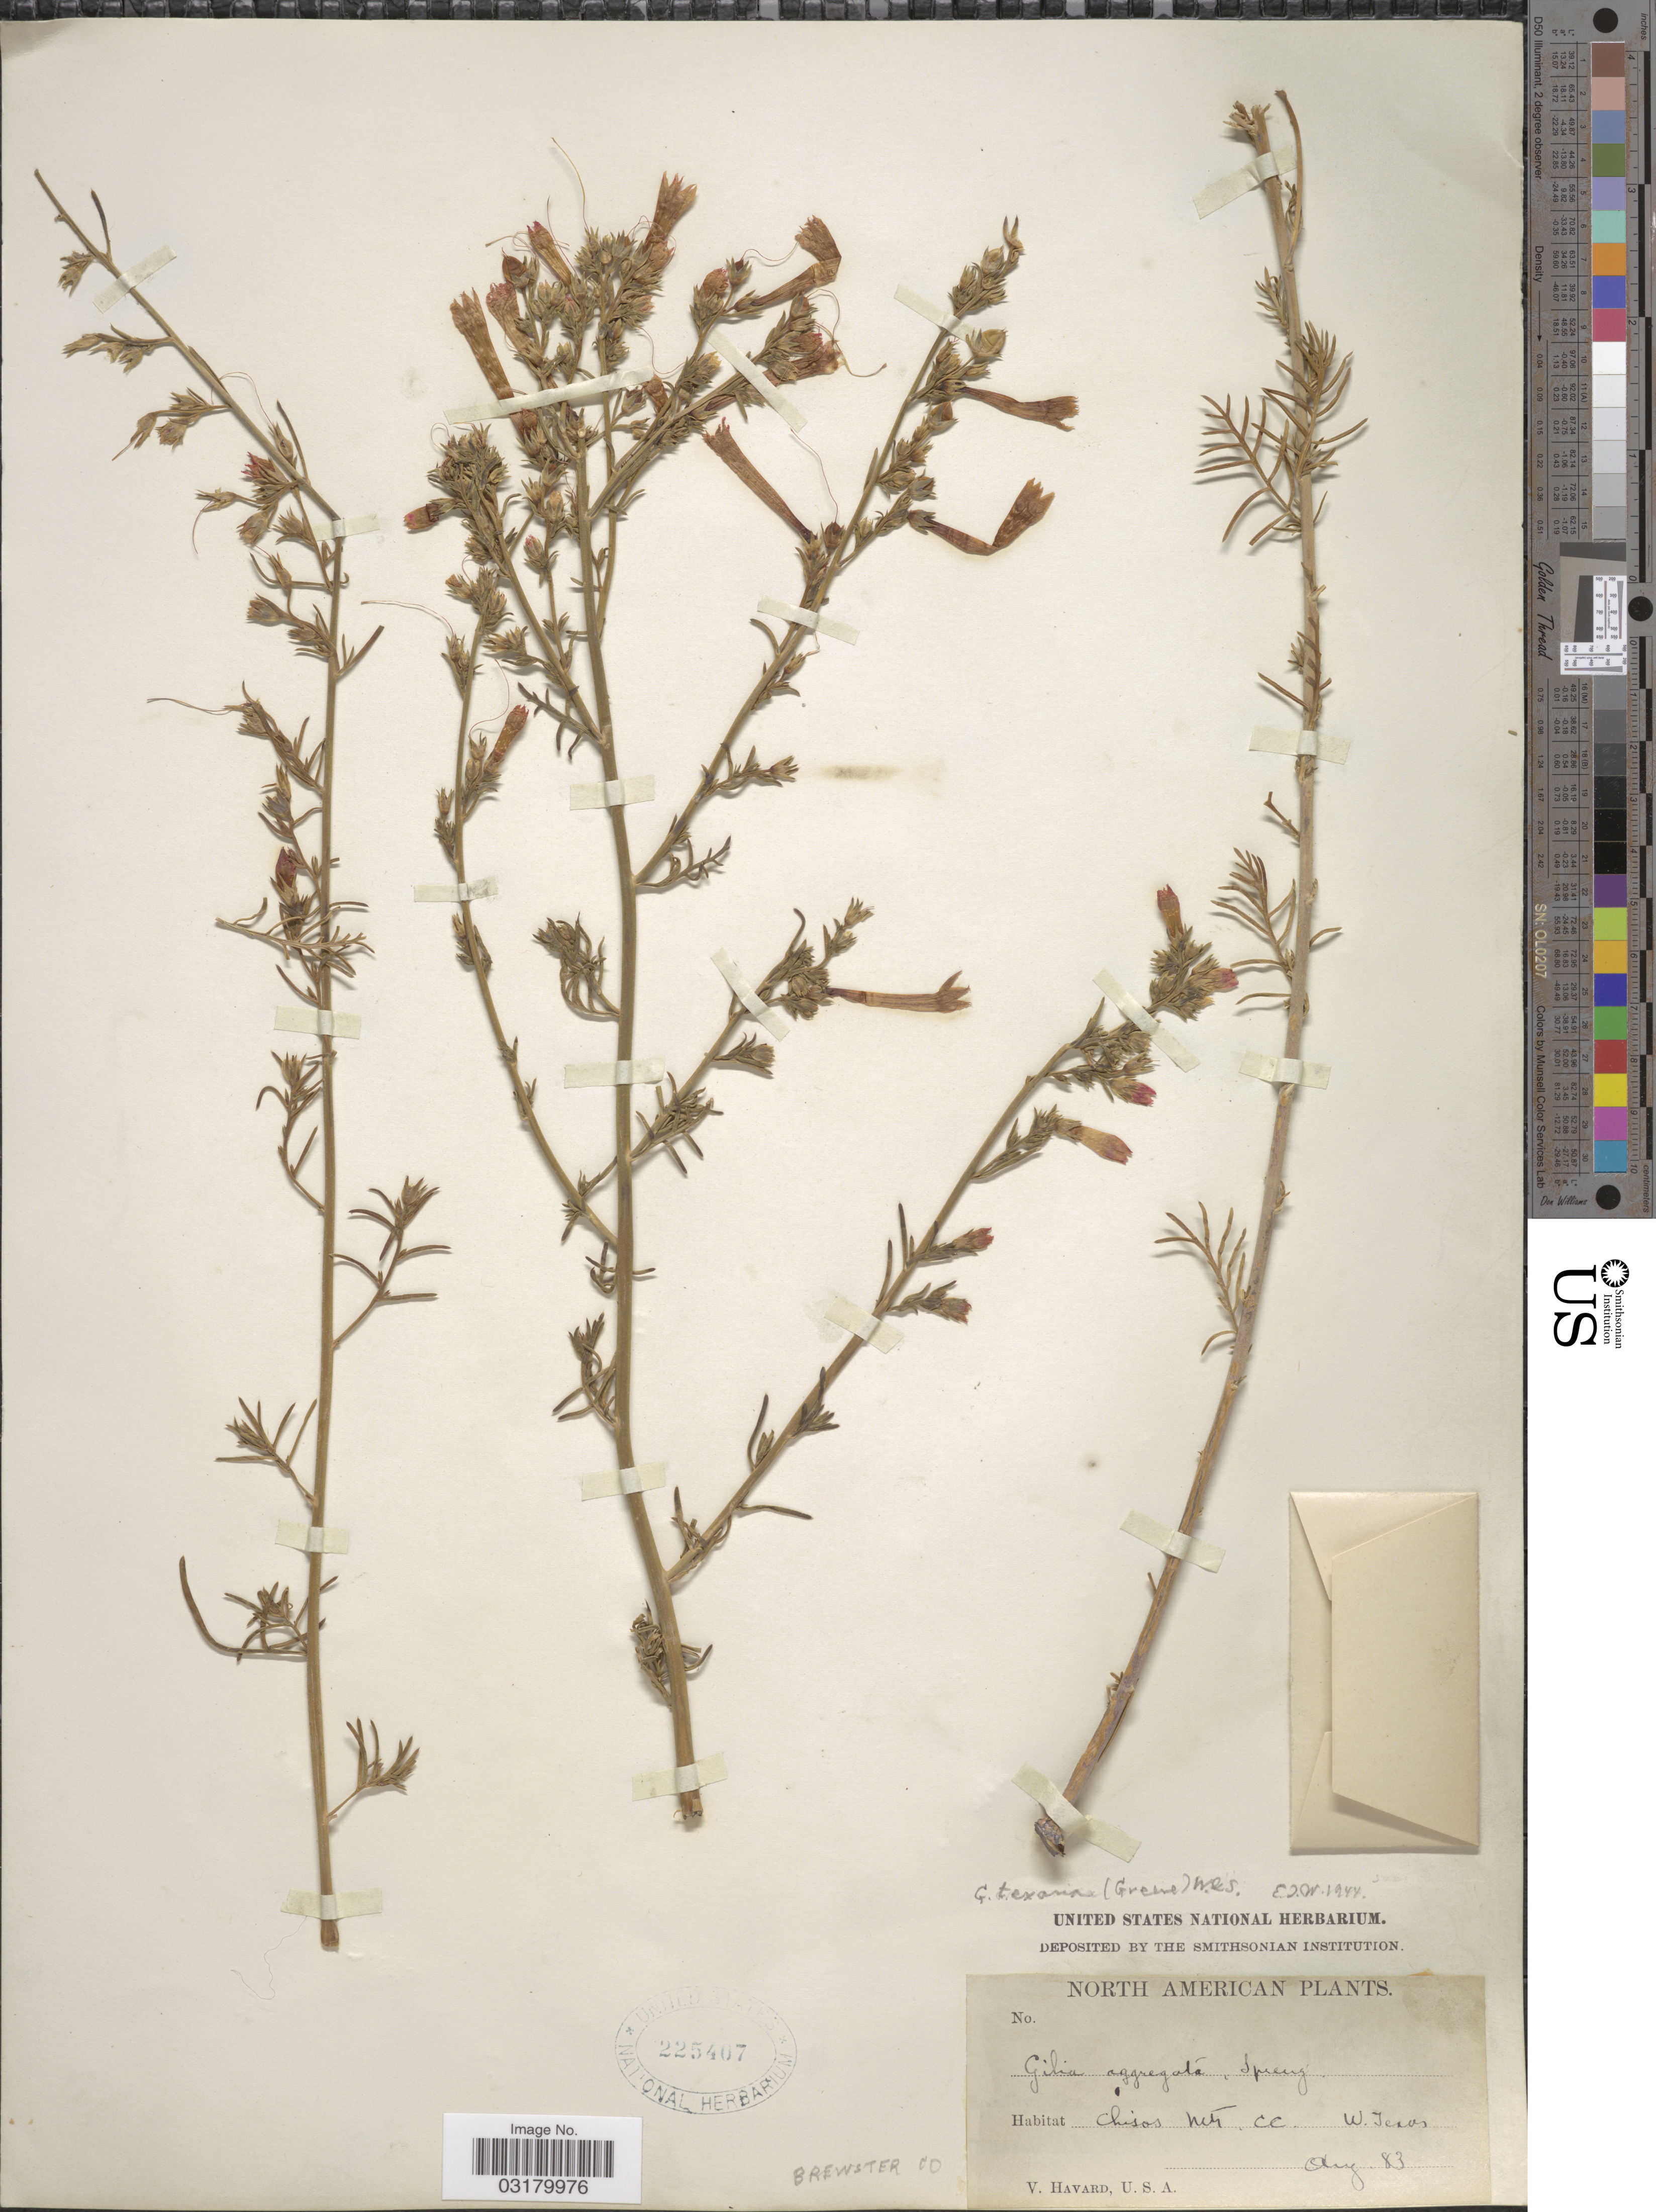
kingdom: Plantae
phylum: Tracheophyta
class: Magnoliopsida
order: Ericales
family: Polemoniaceae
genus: Ipomopsis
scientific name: Ipomopsis aggregata subsp. formosissima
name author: (Greene) Wherry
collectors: V. Havard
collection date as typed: Transcribed d/m/y: /8/83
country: United States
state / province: Texas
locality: Chisos Mts. CC. W. Texas. Brewster Co.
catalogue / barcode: US 225407